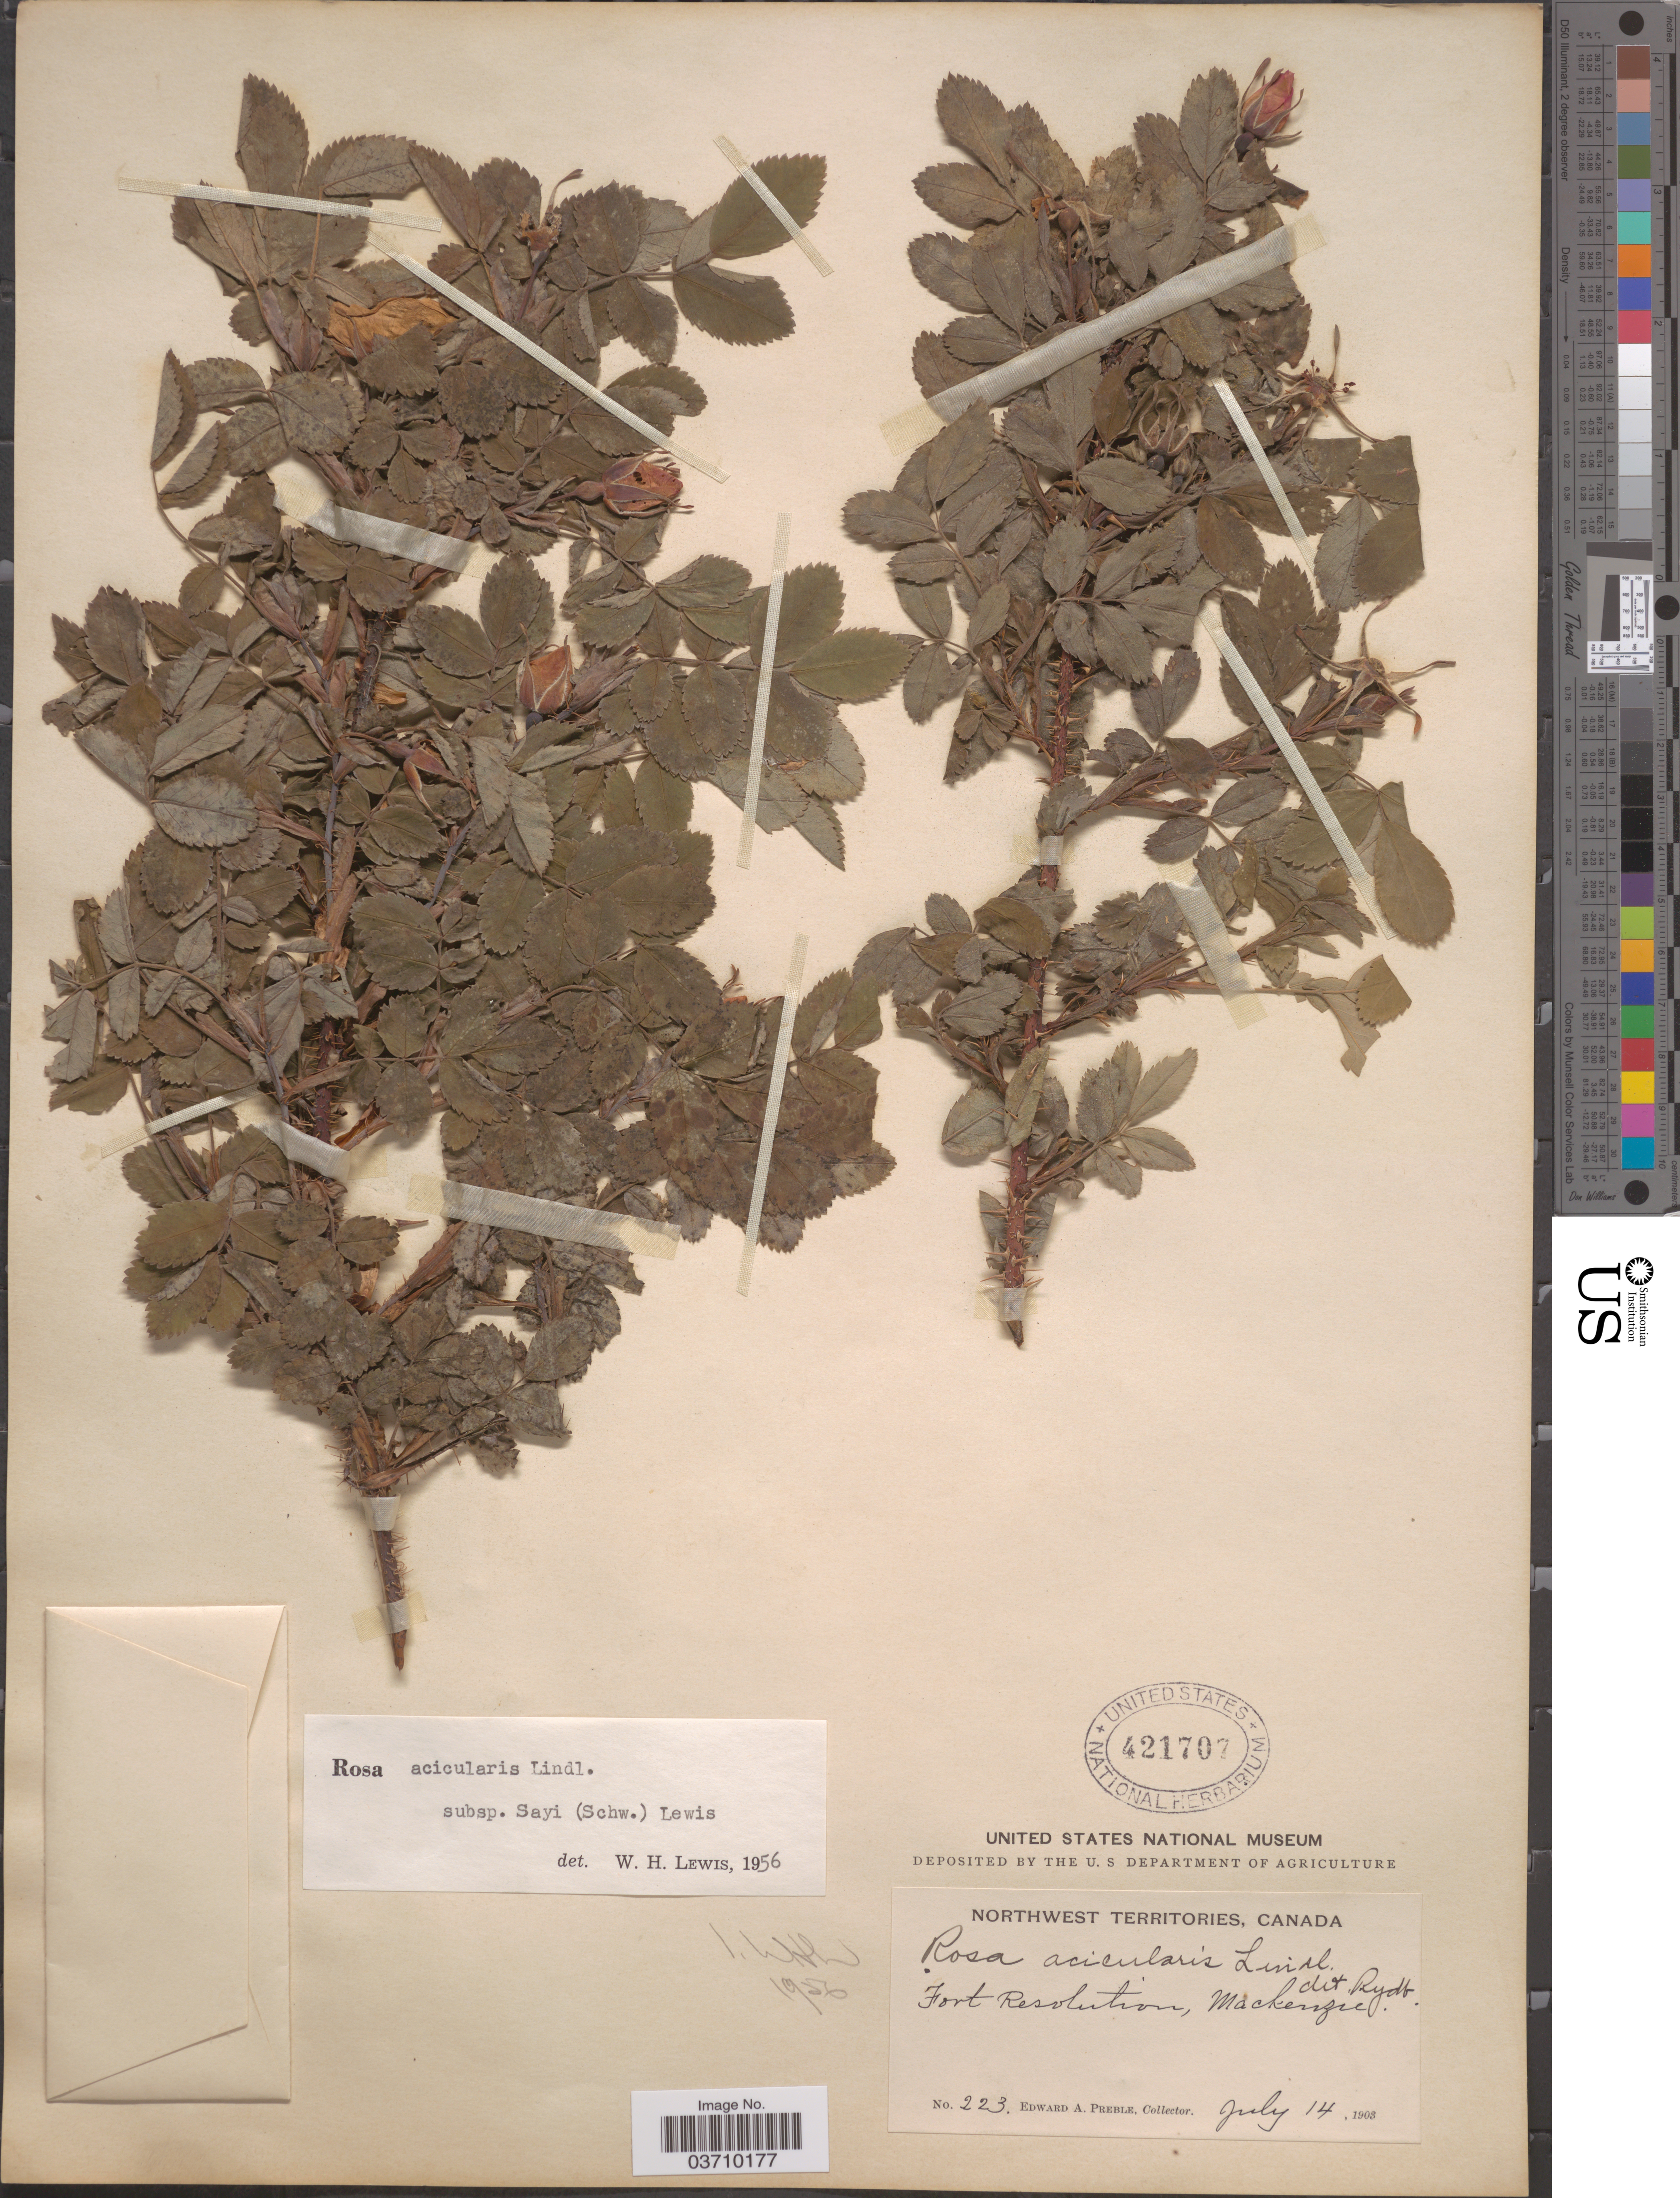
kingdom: Plantae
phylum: Tracheophyta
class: Magnoliopsida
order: Rosales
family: Rosaceae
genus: Rosa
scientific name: Rosa acicularis var. sayi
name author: (Schwein.) Rehder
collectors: E. Preble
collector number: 223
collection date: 1903-07-14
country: Canada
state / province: Northwest Territories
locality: Fort Resolution, Mackenzie.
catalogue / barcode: US 421707